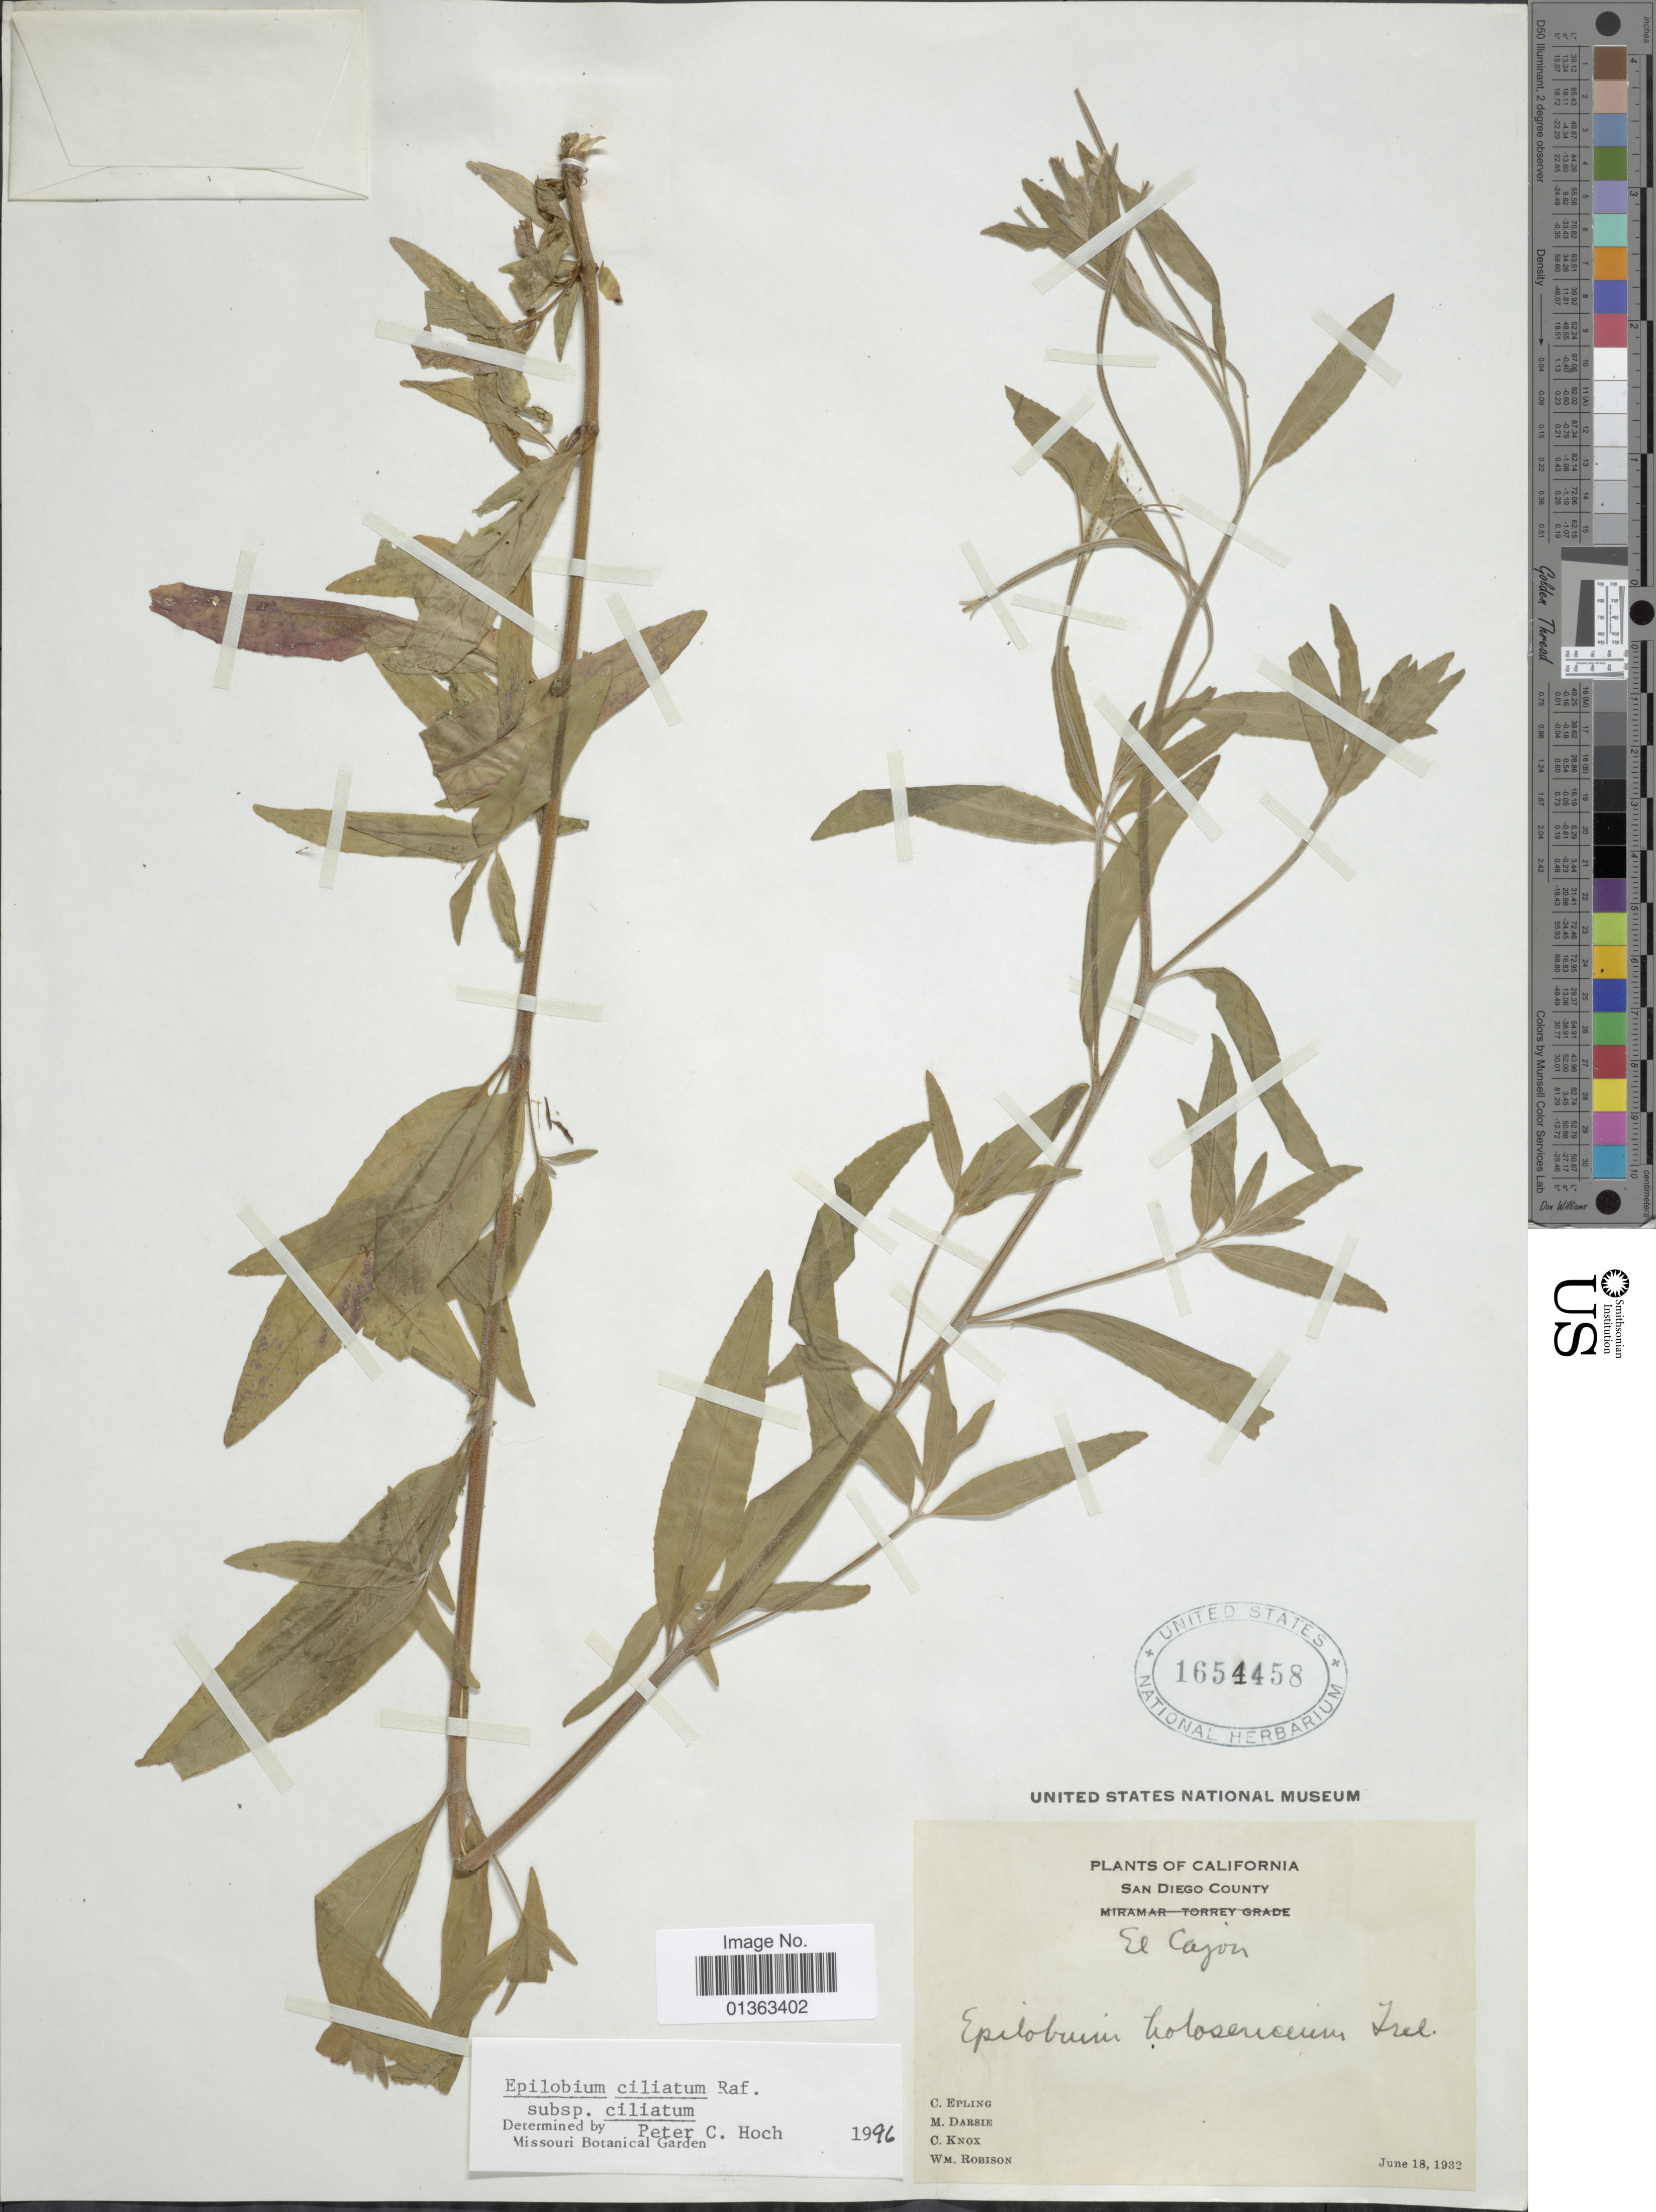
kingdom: Plantae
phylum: Tracheophyta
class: Magnoliopsida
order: Myrtales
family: Onagraceae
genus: Epilobium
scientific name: Epilobium ciliatum subsp. ciliatum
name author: Raf.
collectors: C. C. Epling, M. Darsie, C. Knox & W. Robison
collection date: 1932-06-18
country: United States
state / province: California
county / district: San Diego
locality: San Diego County. El Cajon.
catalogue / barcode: US 1654458